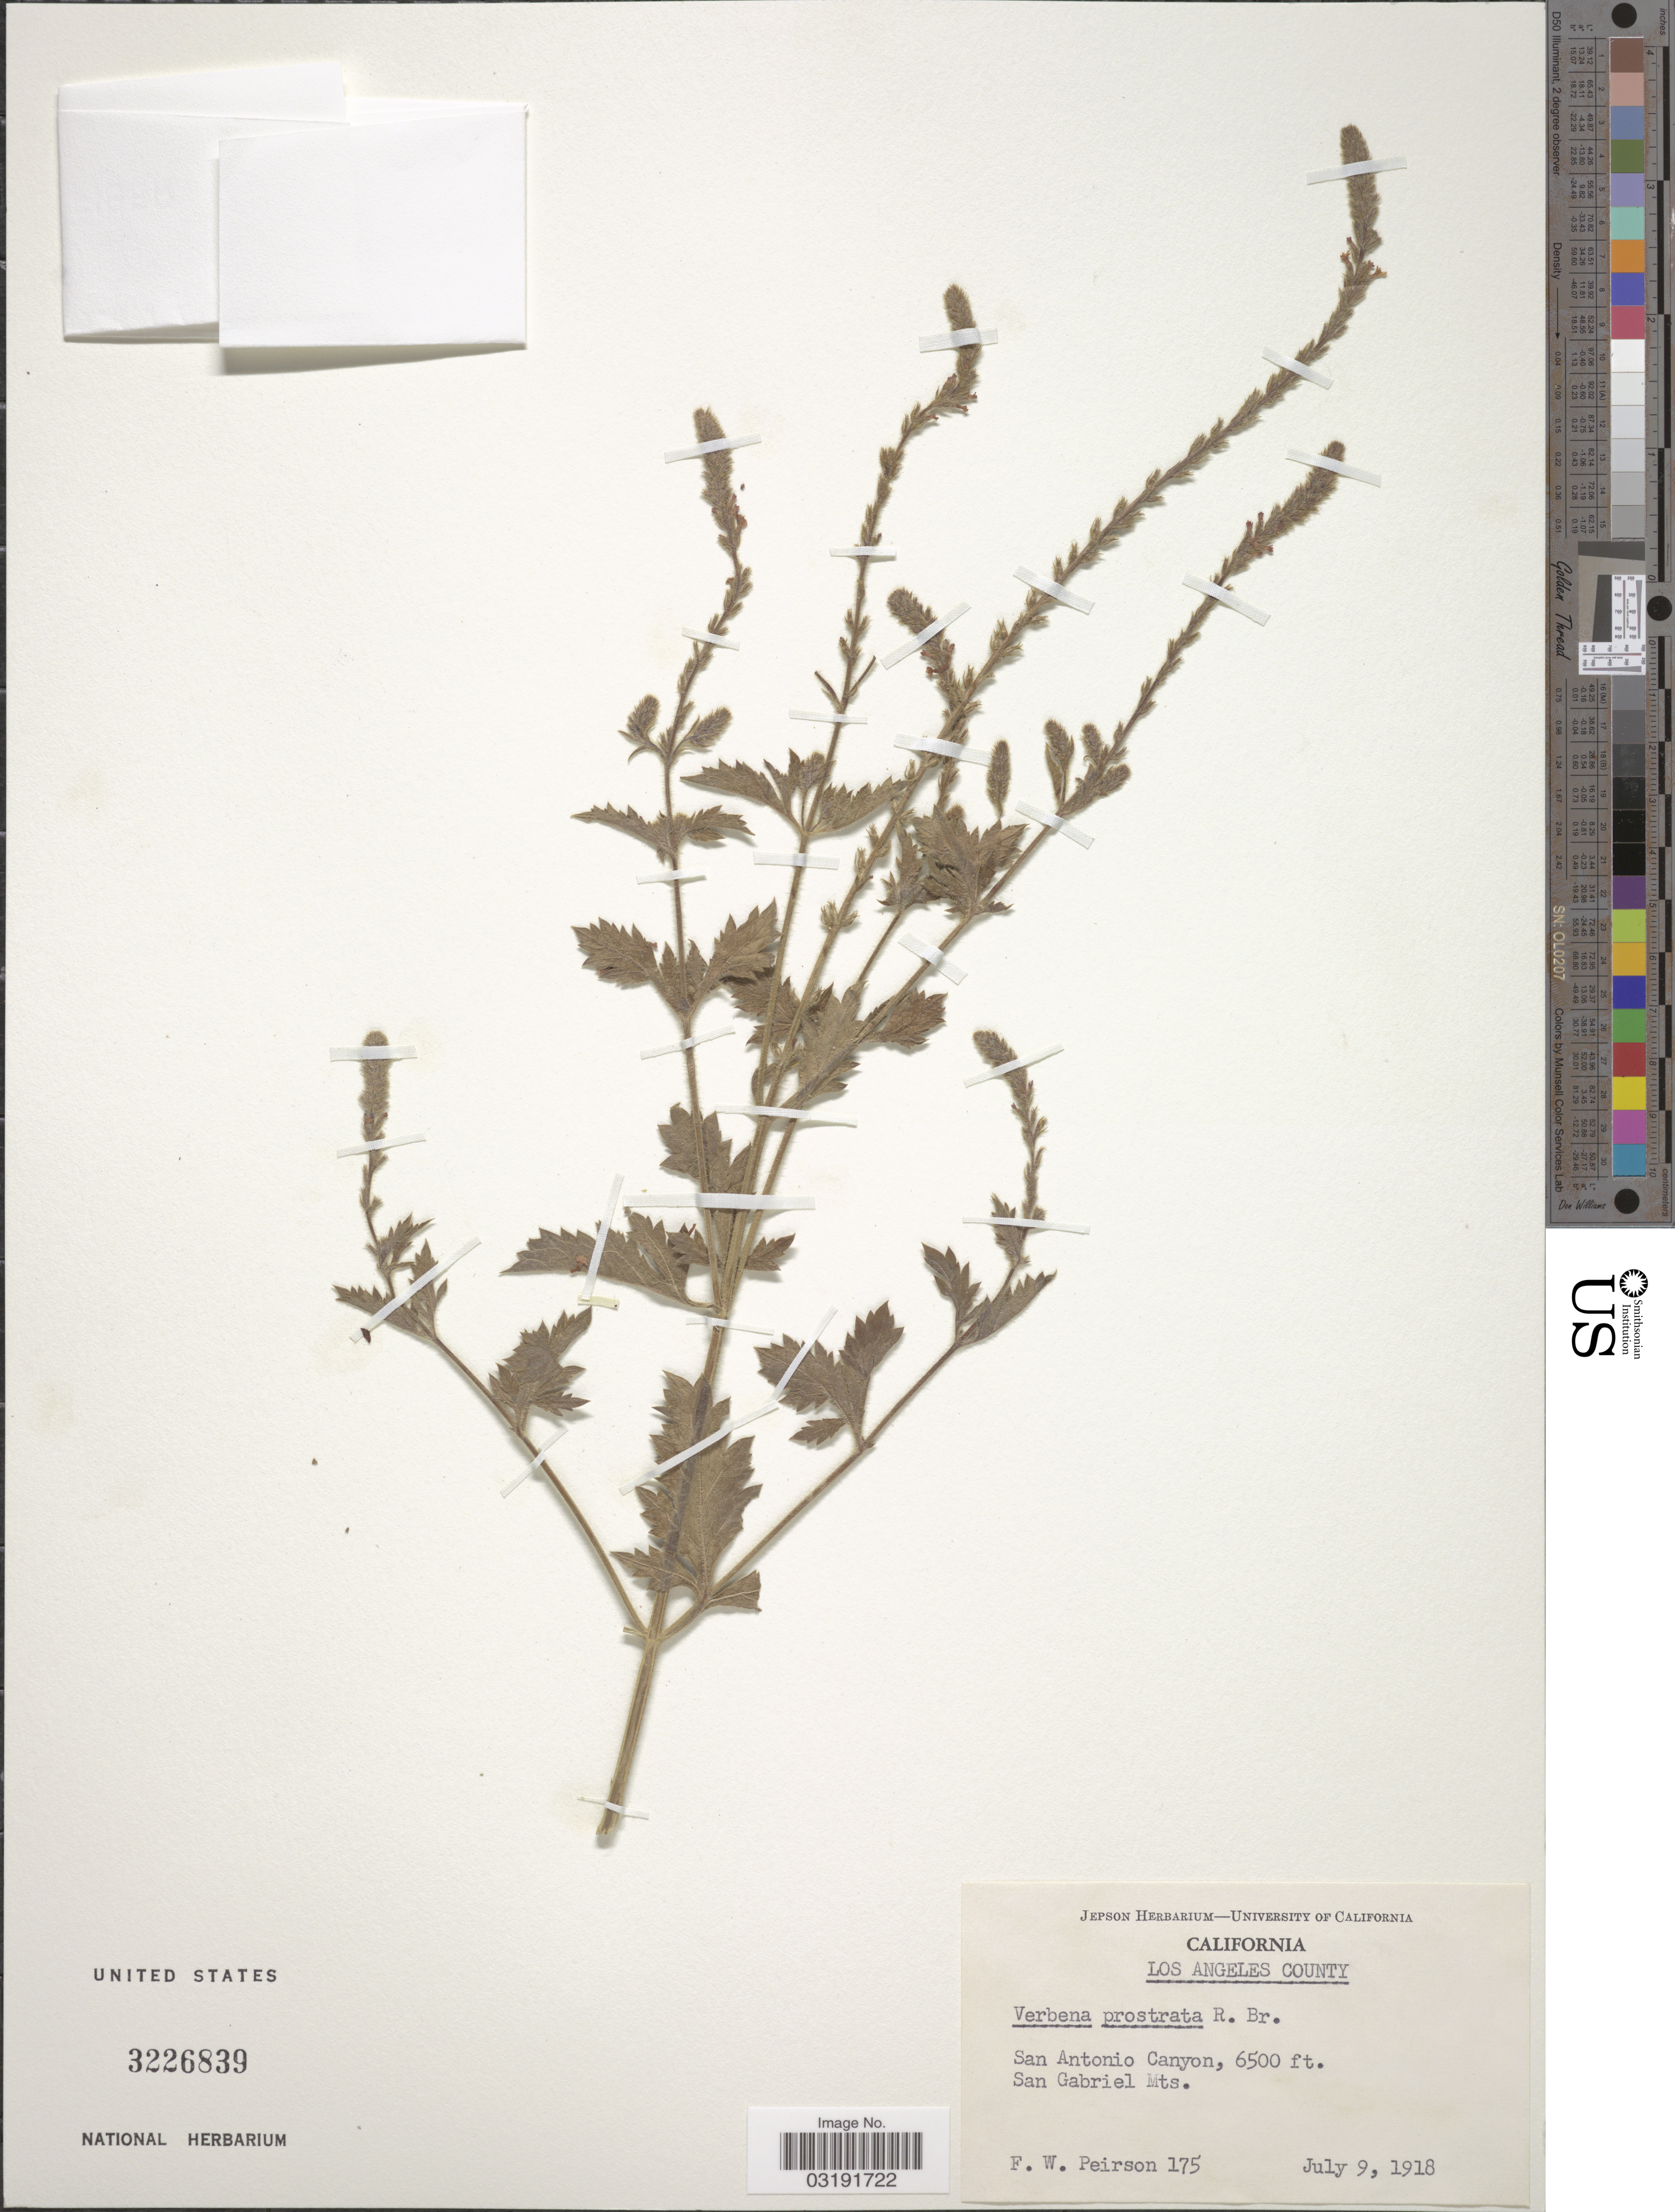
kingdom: Plantae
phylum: Tracheophyta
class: Magnoliopsida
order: Lamiales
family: Verbenaceae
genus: Verbena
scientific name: Verbena lasiostachys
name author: Link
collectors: F. Peirson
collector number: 175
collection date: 1918-07-09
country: United States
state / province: California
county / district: Los Angeles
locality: Los Angeles County. San Antonio Canyon. San Gabriel Mts.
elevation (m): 1981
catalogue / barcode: US 3226839